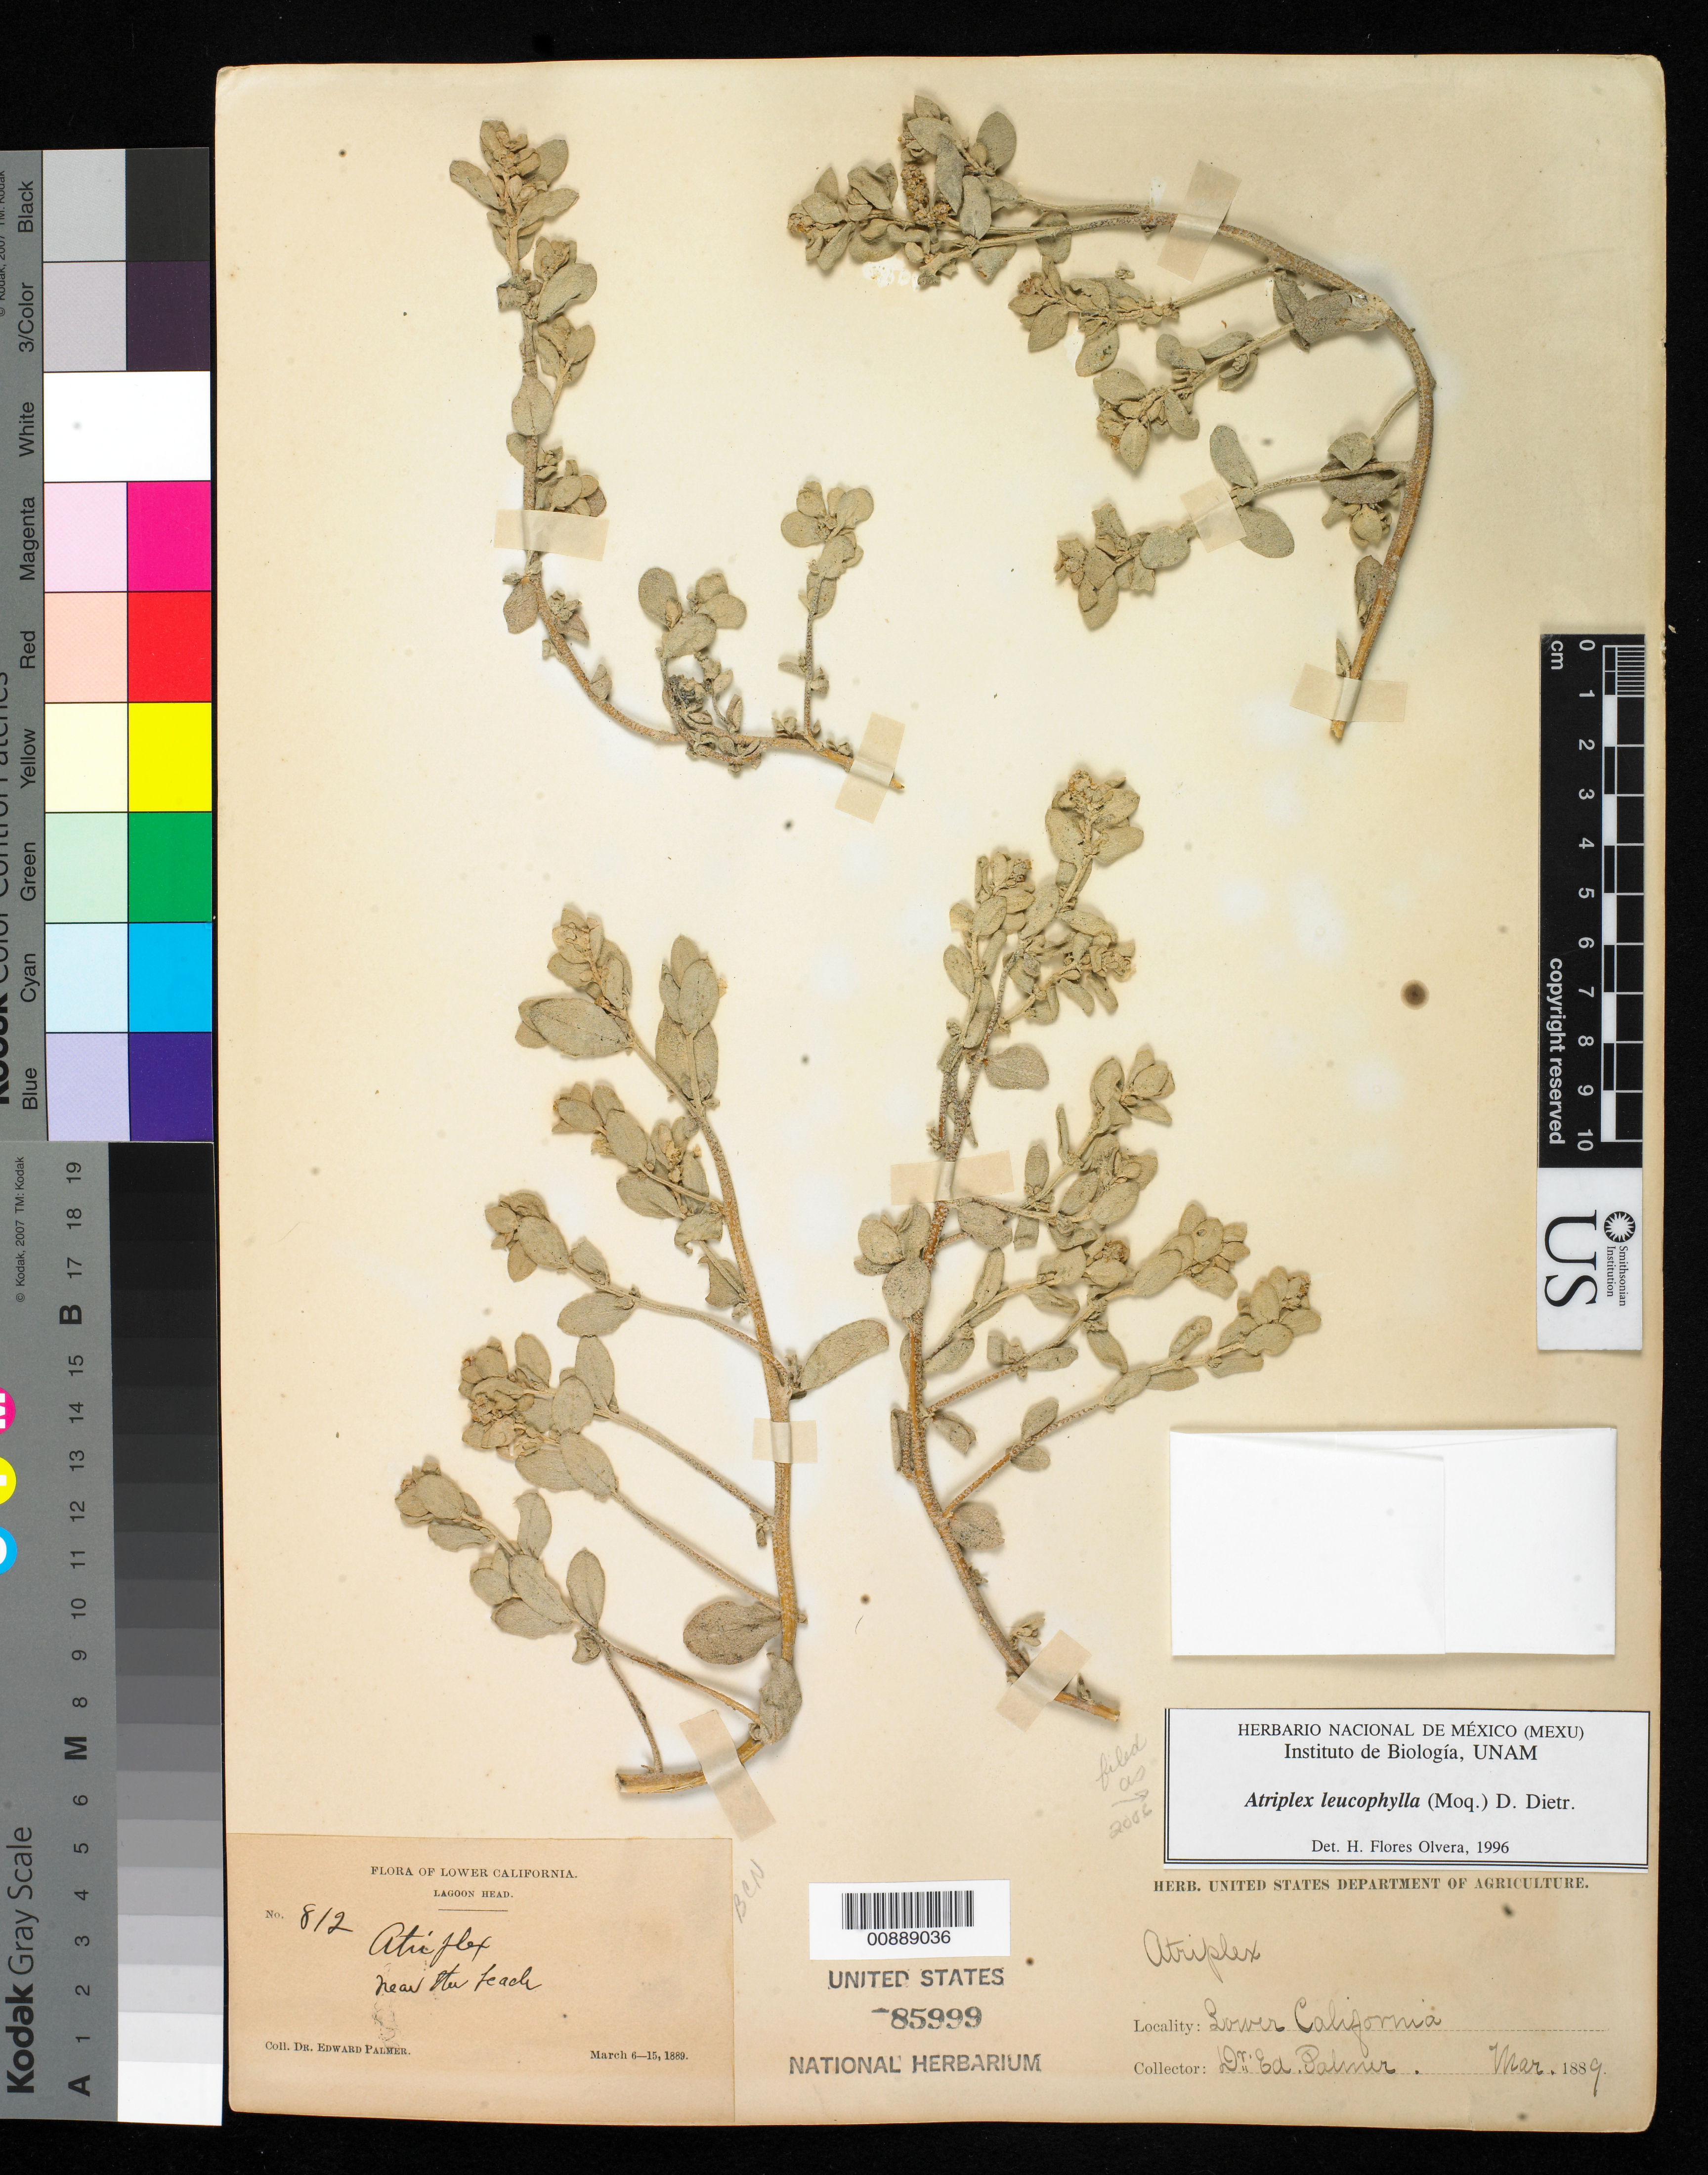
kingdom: Plantae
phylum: Tracheophyta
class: Magnoliopsida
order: Caryophyllales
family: Amaranthaceae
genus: Atriplex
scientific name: Atriplex leucophylla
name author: (Moq.) D. Dietr.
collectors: E. Palmer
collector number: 812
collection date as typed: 06 Mar 1889 to 15 Mar 1889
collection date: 1889-03-06/1889-03-15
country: Mexico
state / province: Baja California Norte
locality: Lagoon Head, Baja California. Near the beach.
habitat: Near the beach.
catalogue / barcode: US 85999